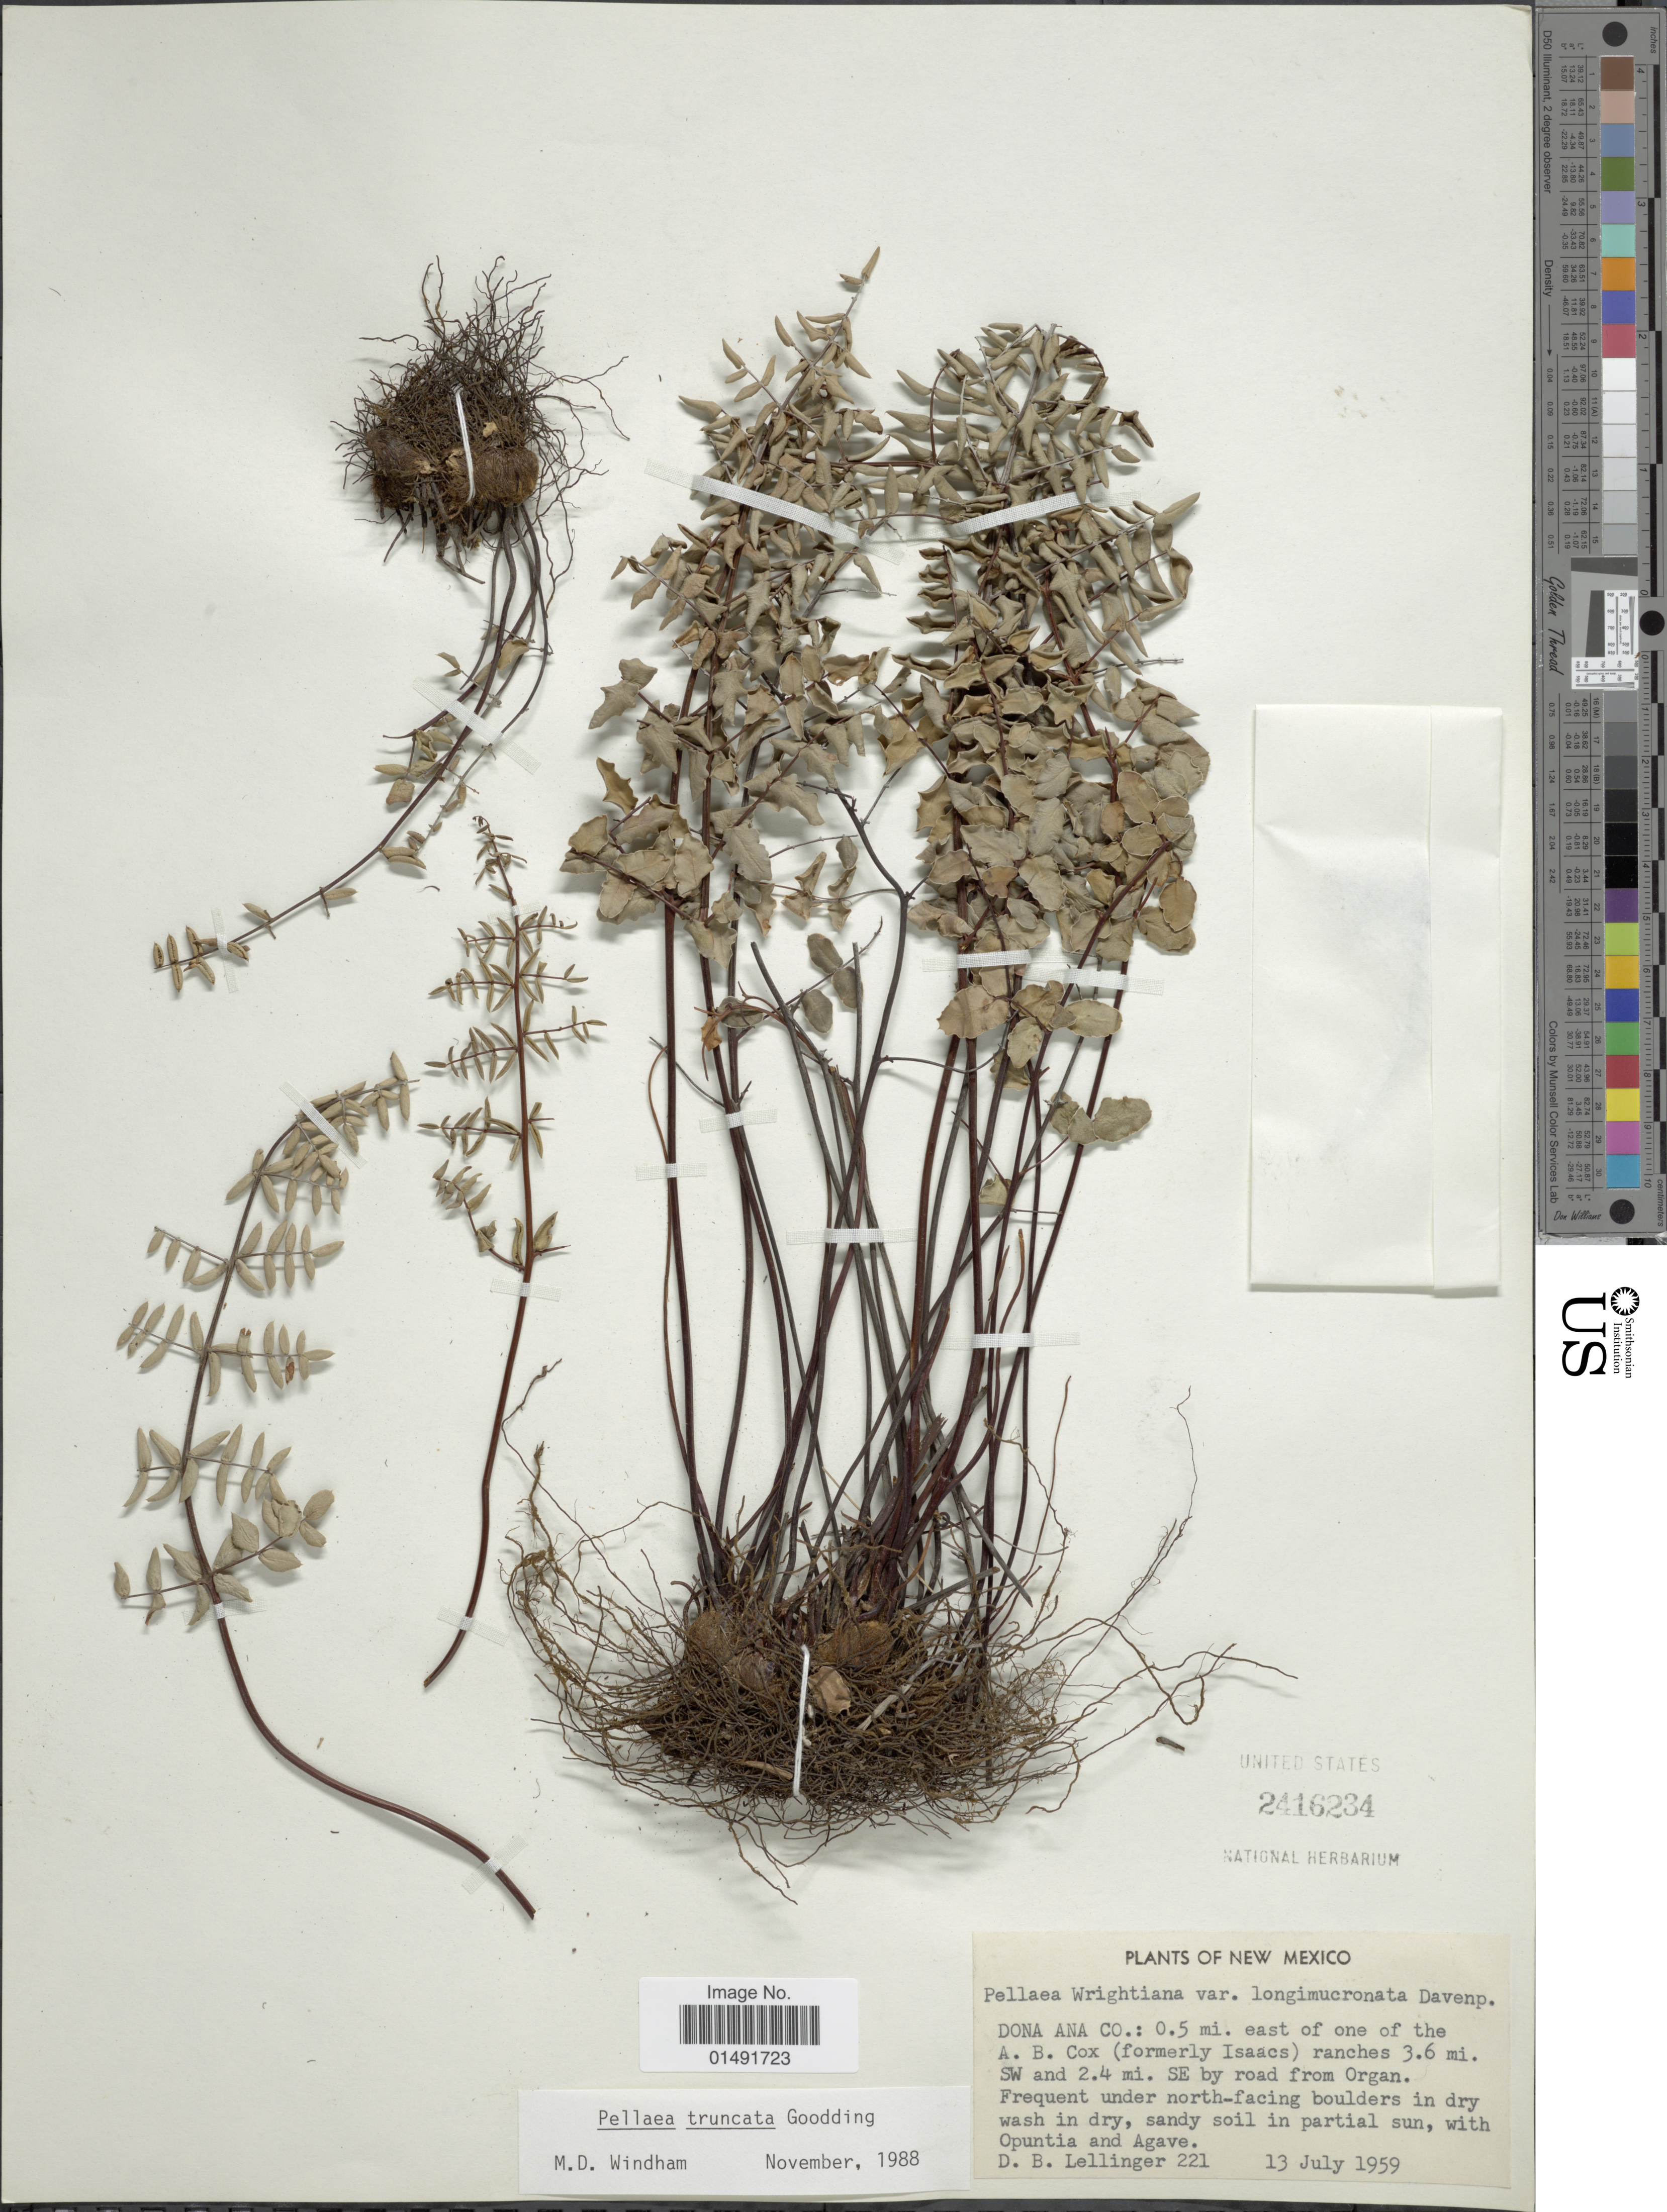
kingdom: Plantae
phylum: Tracheophyta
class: Polypodiopsida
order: Polypodiales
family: Pteridaceae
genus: Pellaea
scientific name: Pellaea truncata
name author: Goodd.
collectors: D. B. Lellinger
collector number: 221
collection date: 1959-07-13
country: United States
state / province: New Mexico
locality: Dona Ana Co.: 0.5 mi. east of one of the A. B. Cox (formerly Isaacs) ranches 3.6 mi. SW and 2.4 mi. SE by road from Organ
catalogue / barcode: US 2416234